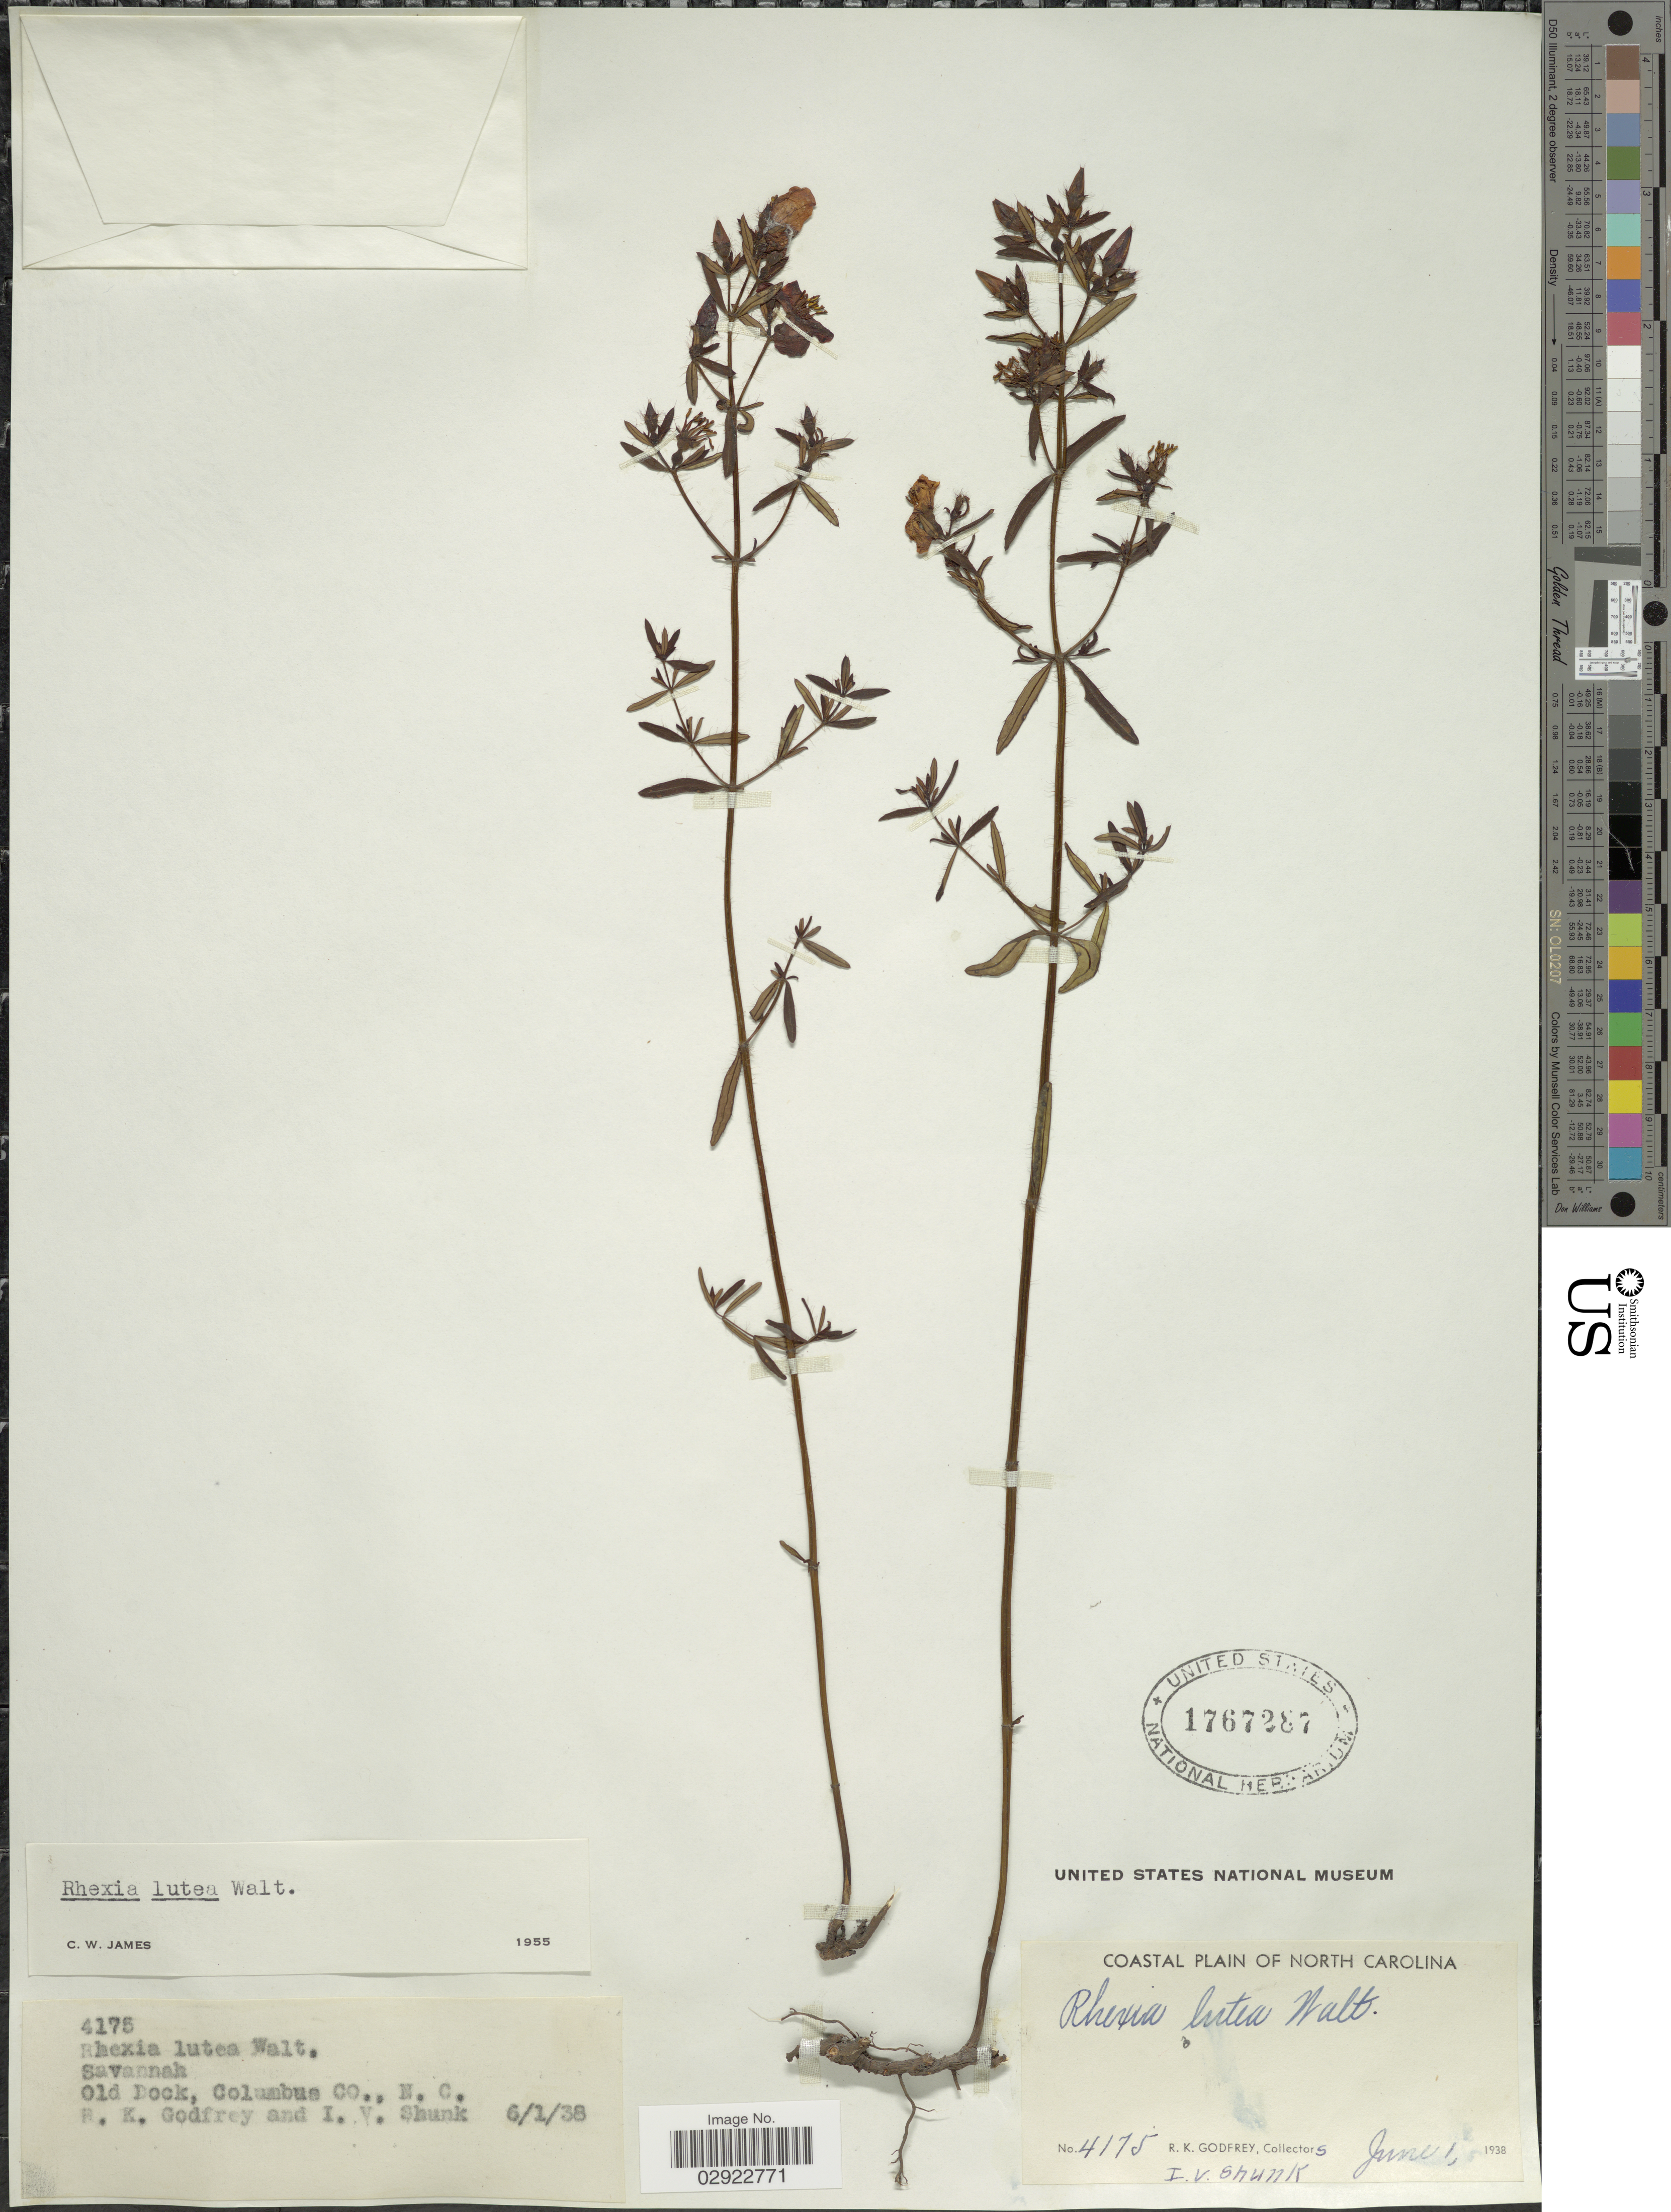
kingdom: Plantae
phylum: Tracheophyta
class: Magnoliopsida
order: Myrtales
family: Melastomataceae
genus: Rhexia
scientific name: Rhexia lutea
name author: Walter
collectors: R. K. Godfrey & I. Shunk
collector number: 4175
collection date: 1938-06-01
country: United States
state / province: North Carolina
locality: Old Dock, Columbus Co.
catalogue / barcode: US 1767287